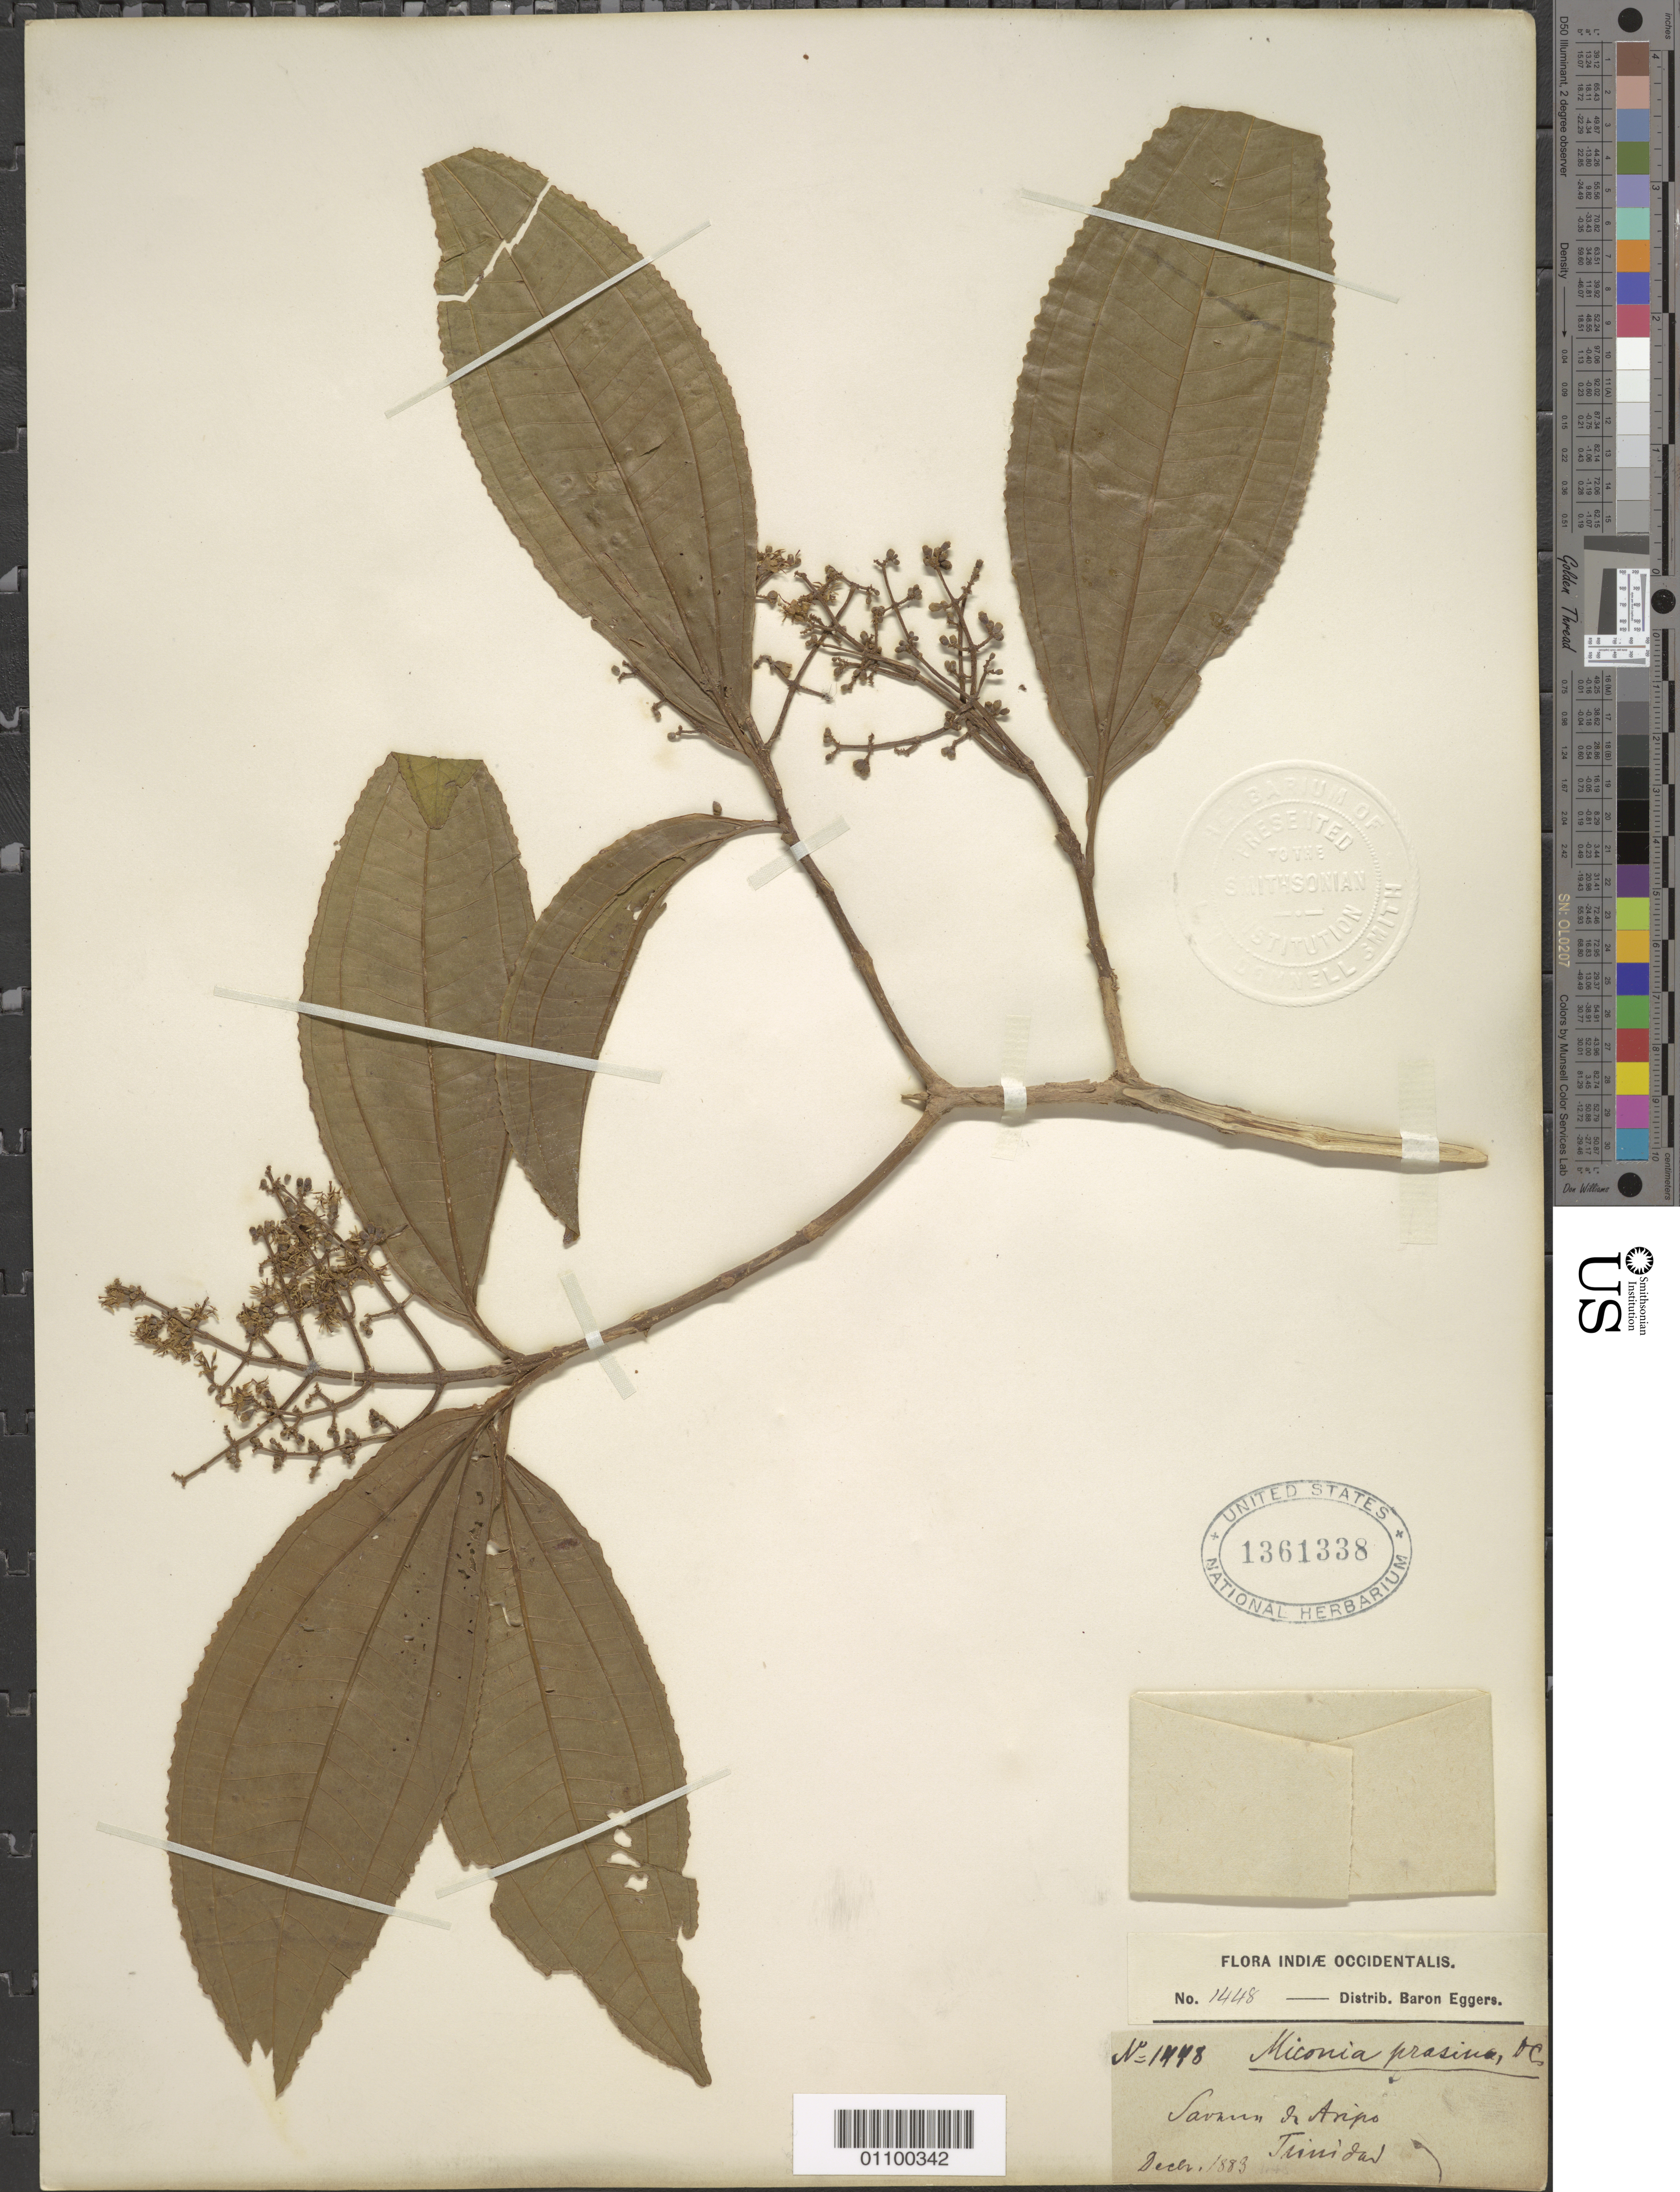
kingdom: Plantae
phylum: Tracheophyta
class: Magnoliopsida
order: Myrtales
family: Melastomataceae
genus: Miconia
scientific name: Miconia prasina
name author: (Sw.) DC.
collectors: H. F. A. von Eggers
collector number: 1448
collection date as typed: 01 Dec 1883 to 31 Dec 1883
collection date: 1883-12-01/1883-12-31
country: Trinidad and Tobago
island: Trinidad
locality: Aripo Savanna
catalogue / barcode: US 1361338